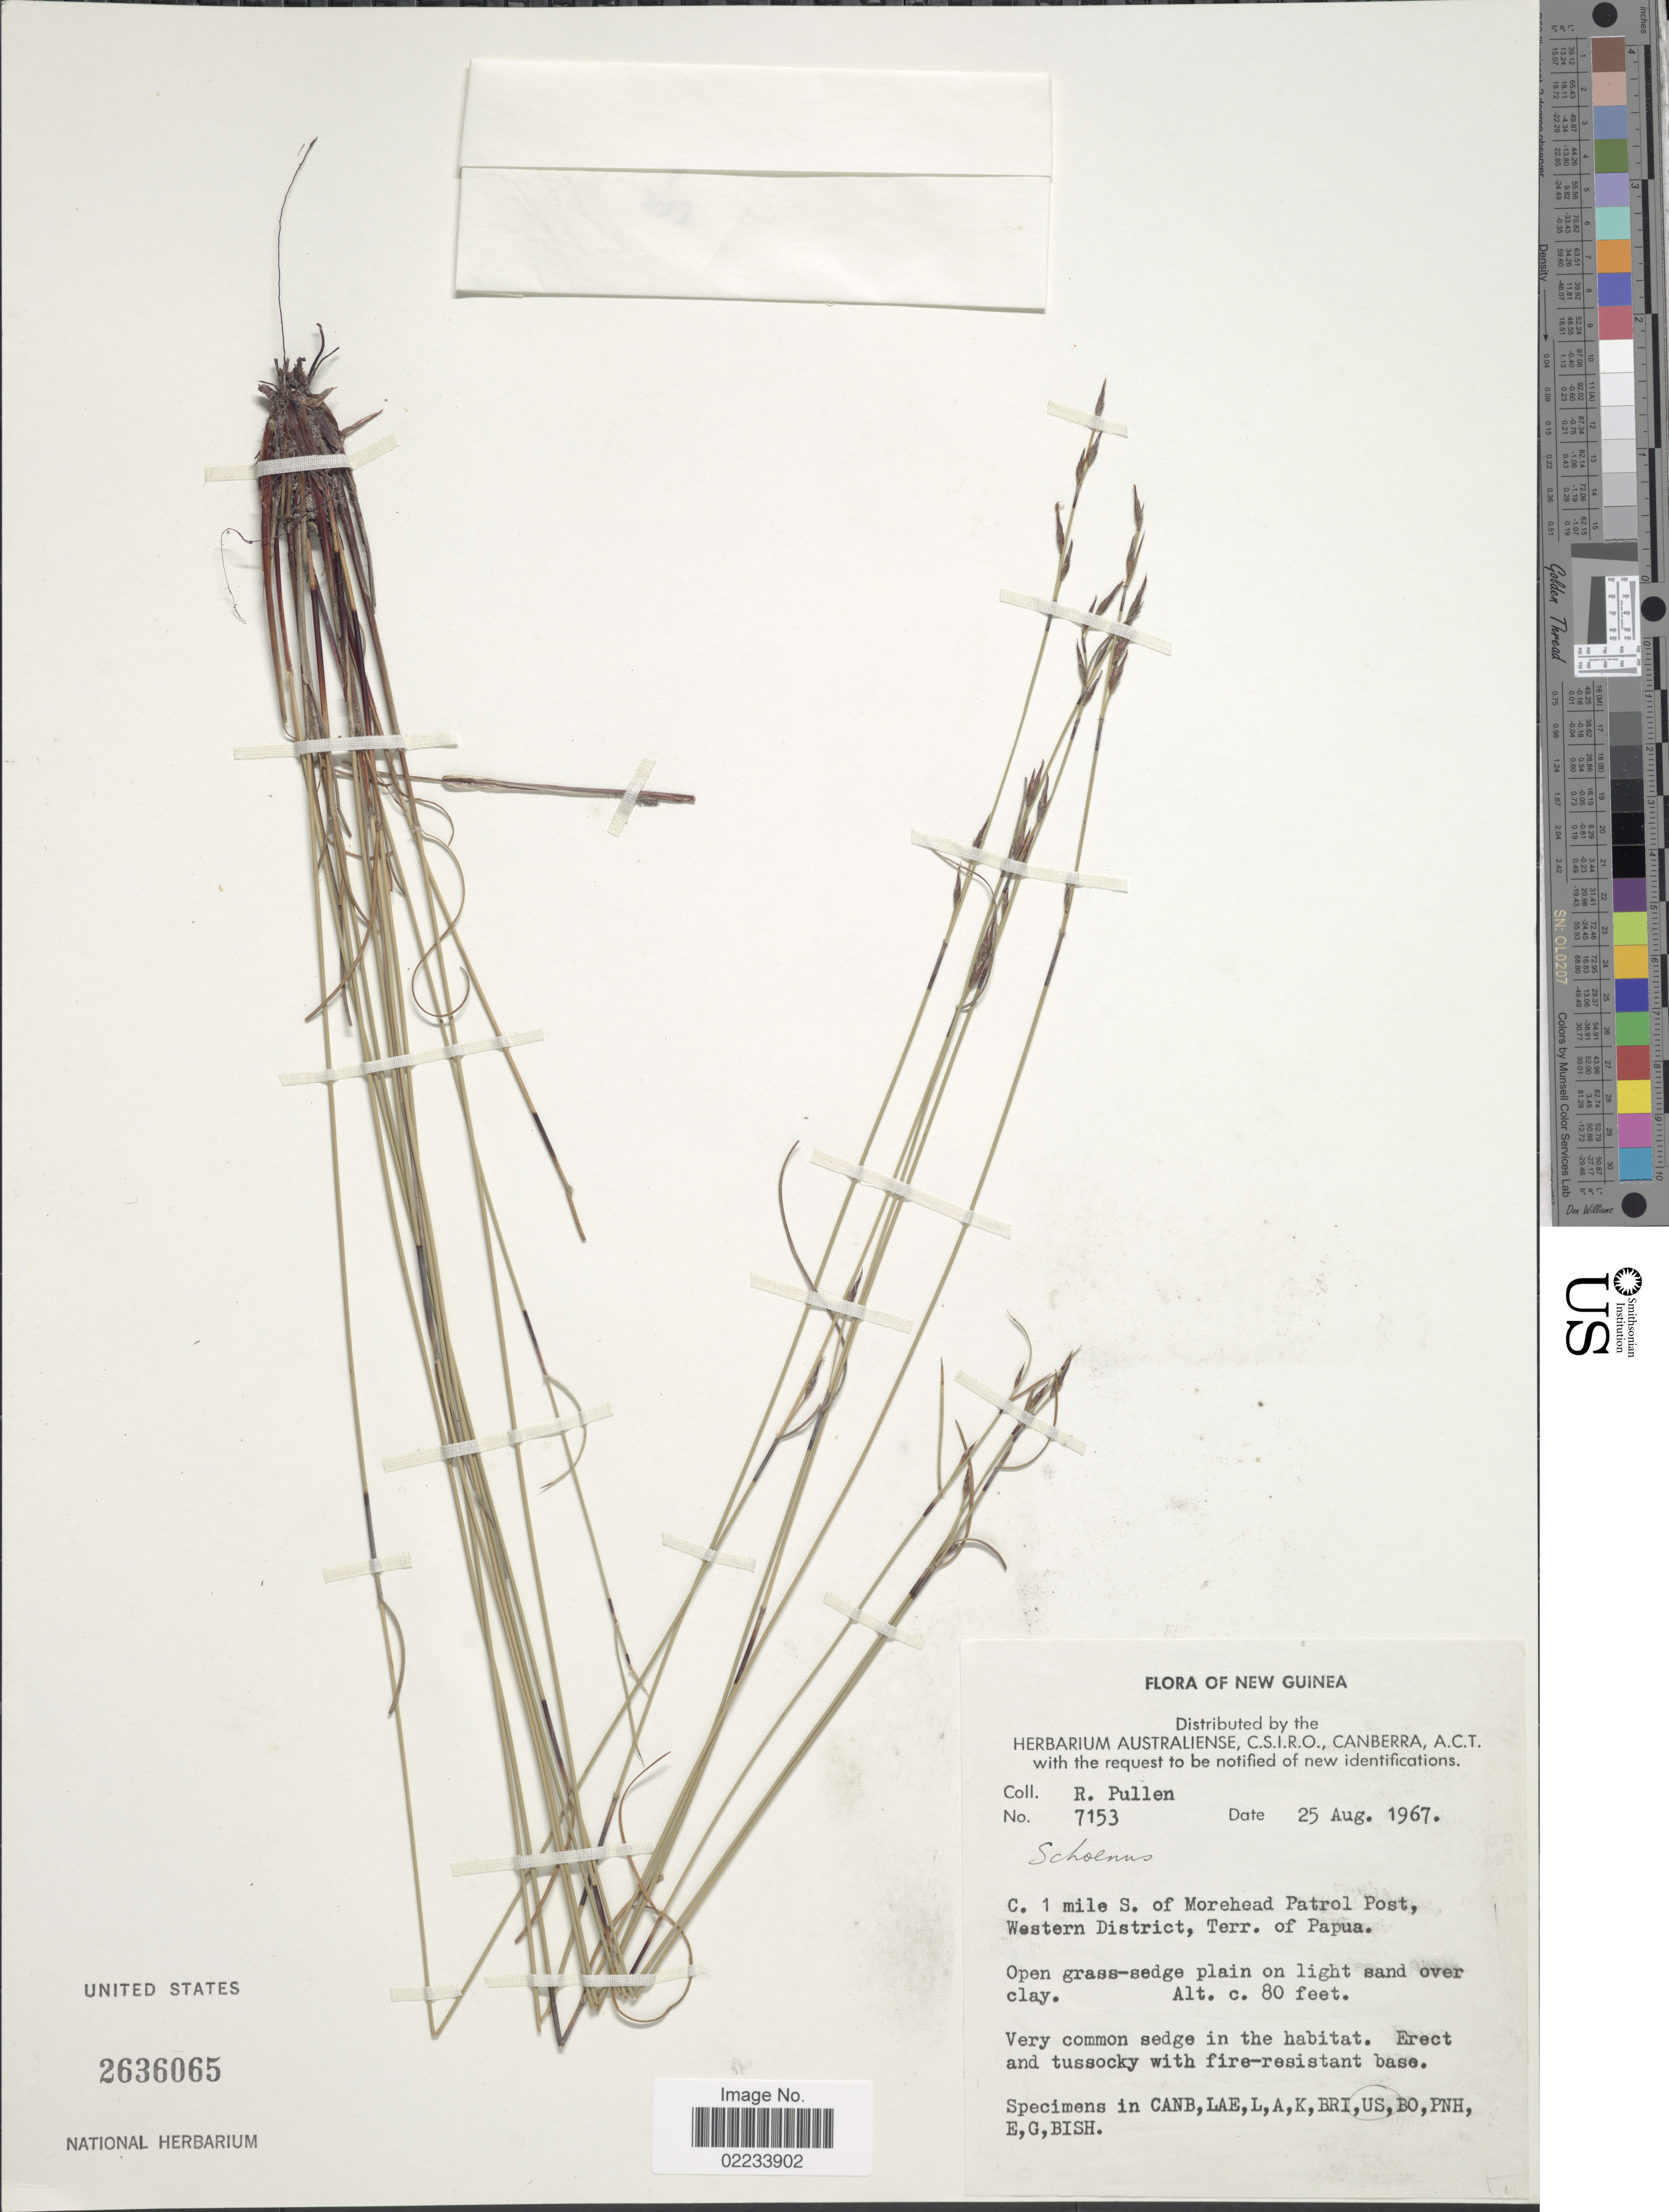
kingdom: Plantae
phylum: Tracheophyta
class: Liliopsida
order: Poales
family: Cyperaceae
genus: Schoenus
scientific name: Schoenus sparteus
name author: R. Br.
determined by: Kern, J. H.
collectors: R. Pullen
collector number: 7153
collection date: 1967-08-25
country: Papua New Guinea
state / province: Manus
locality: New Guinea, C. 1 mile S. of Morehead Patrol Post, Western District, Terr. of Papua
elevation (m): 24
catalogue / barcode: US 2636065